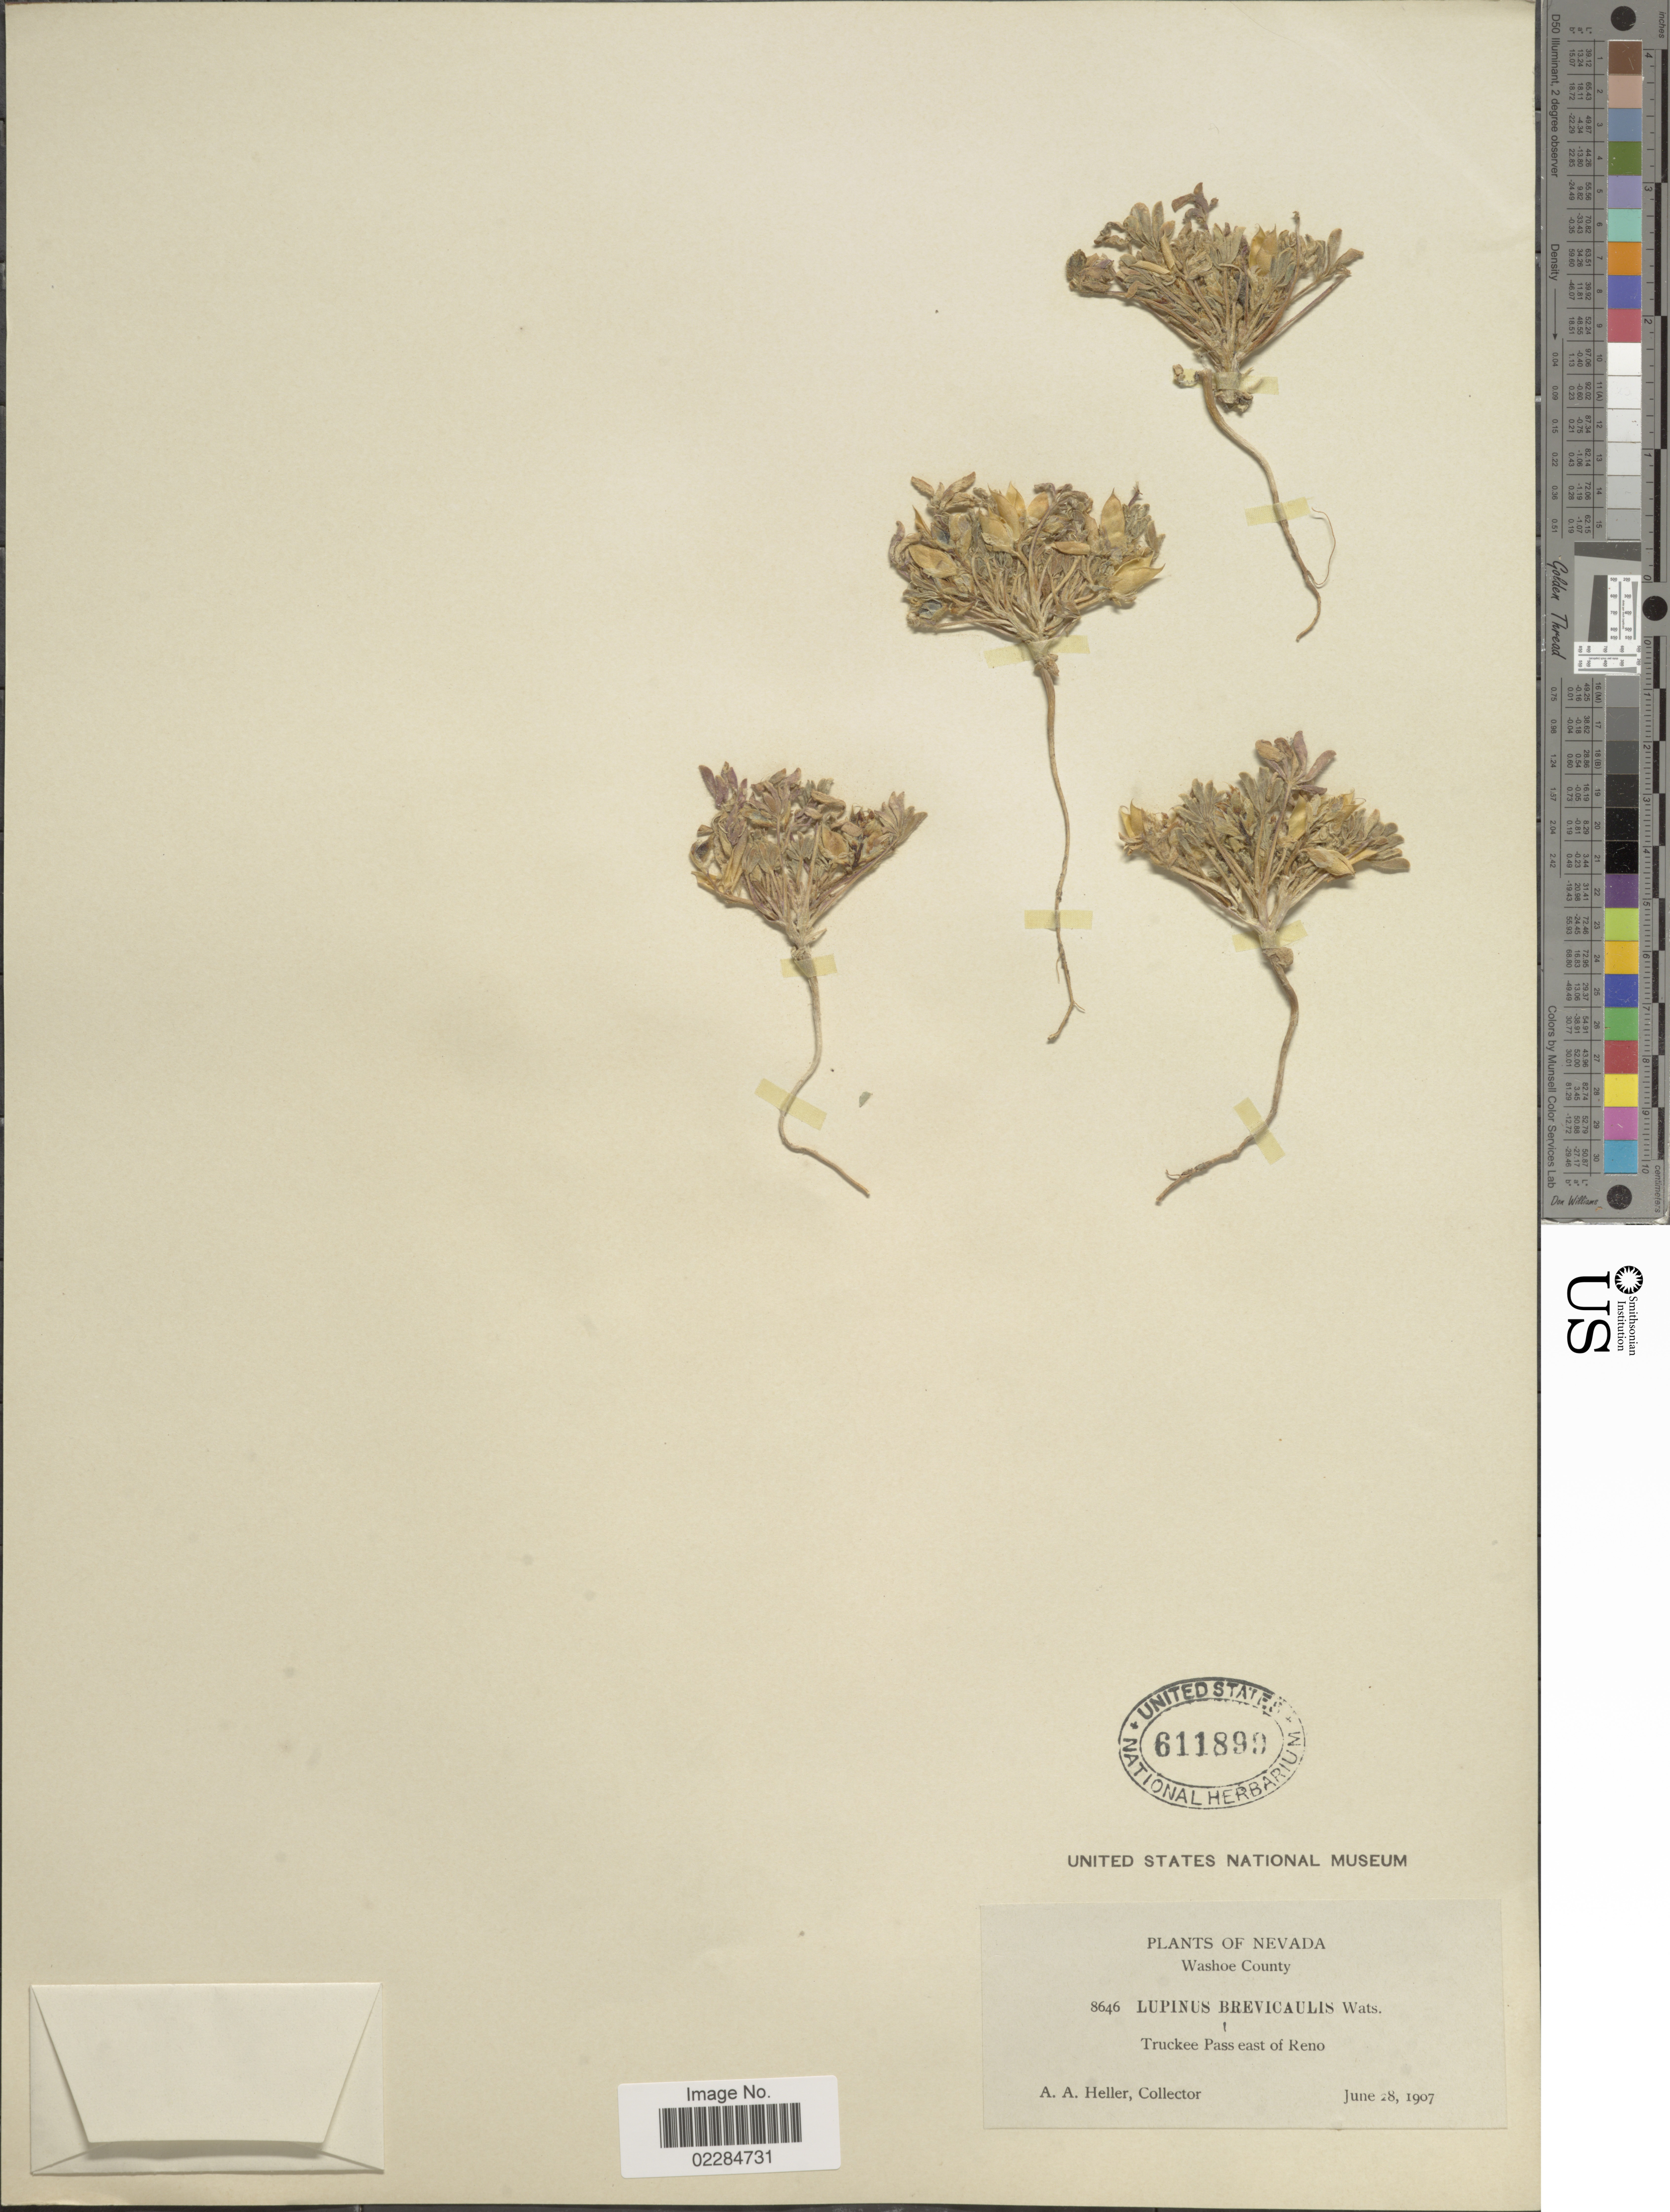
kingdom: Plantae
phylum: Tracheophyta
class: Magnoliopsida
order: Fabales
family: Fabaceae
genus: Lupinus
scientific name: Lupinus brevicaulis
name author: S. Watson in C. King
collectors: A. A. Heller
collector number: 8646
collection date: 1907-06-28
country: United States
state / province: Nevada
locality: Washoe County. Truckee Pass east of Reno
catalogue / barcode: US 611899